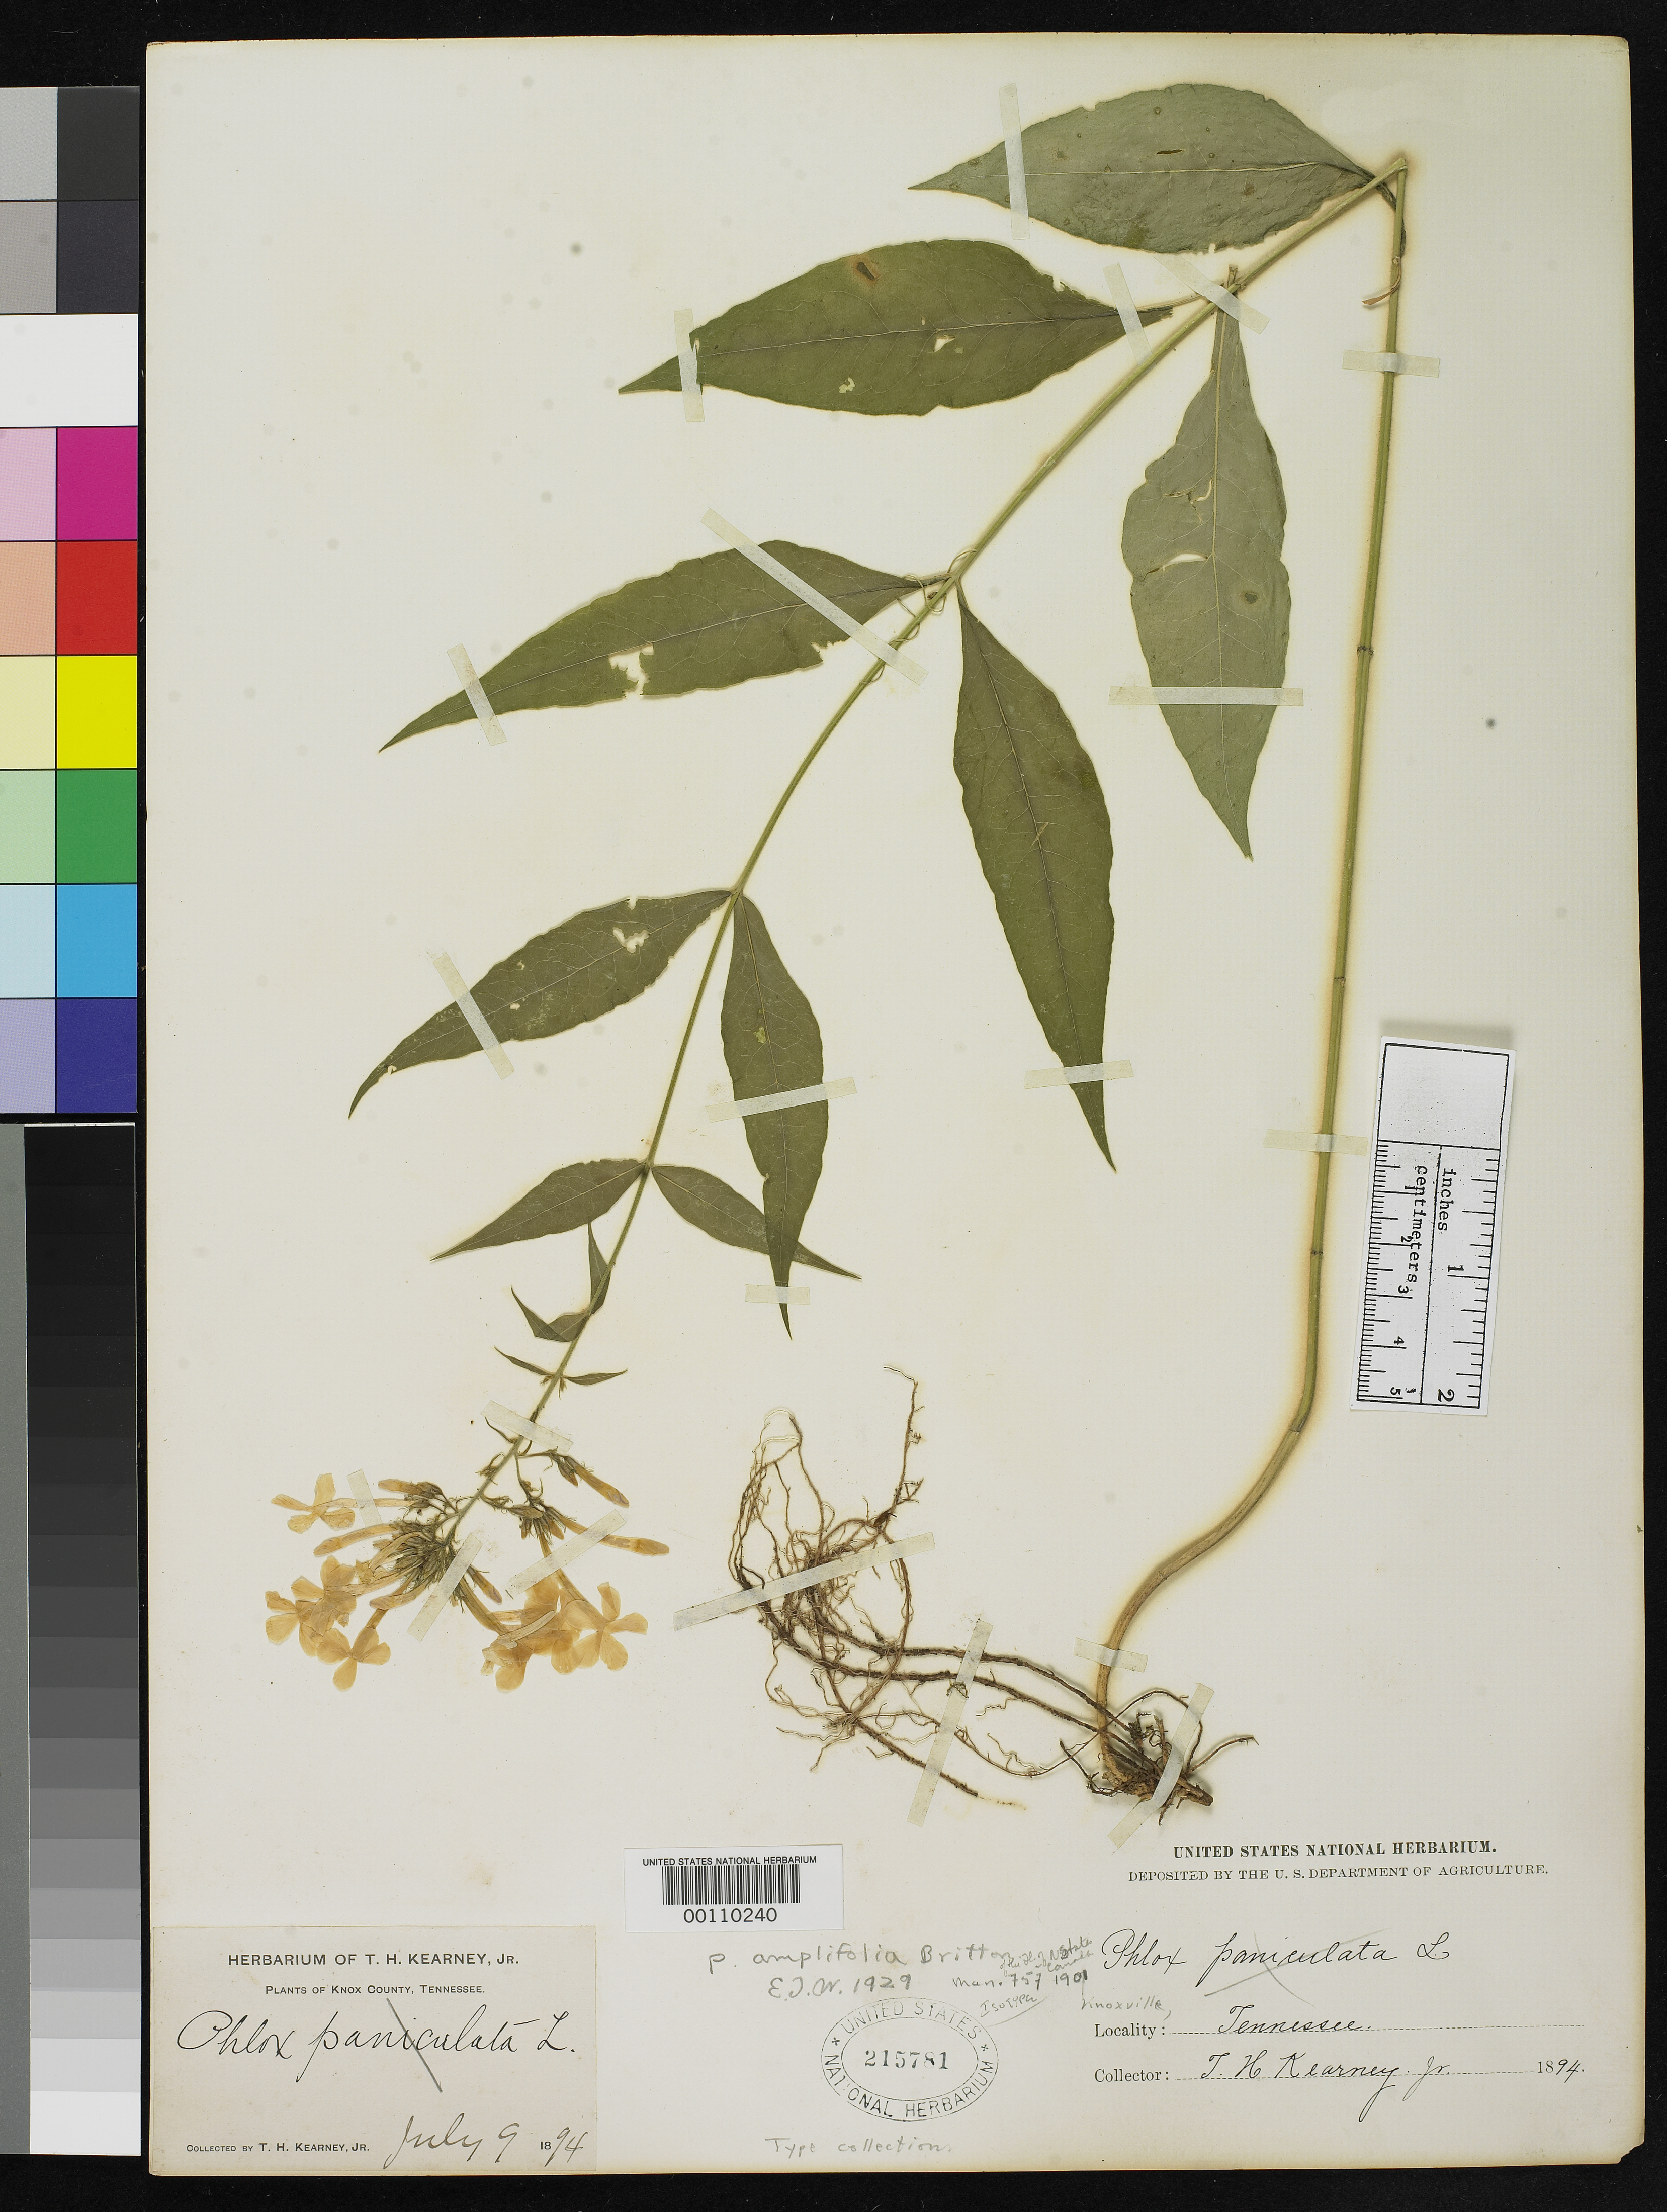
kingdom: Plantae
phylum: Tracheophyta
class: Magnoliopsida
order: Ericales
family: Polemoniaceae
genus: Phlox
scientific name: Phlox amplifolia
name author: Britton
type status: Isotype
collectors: T. H. Kearney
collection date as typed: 09 Jul 1894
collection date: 1894-07-09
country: United States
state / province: Tennessee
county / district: Knox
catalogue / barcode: US 215781